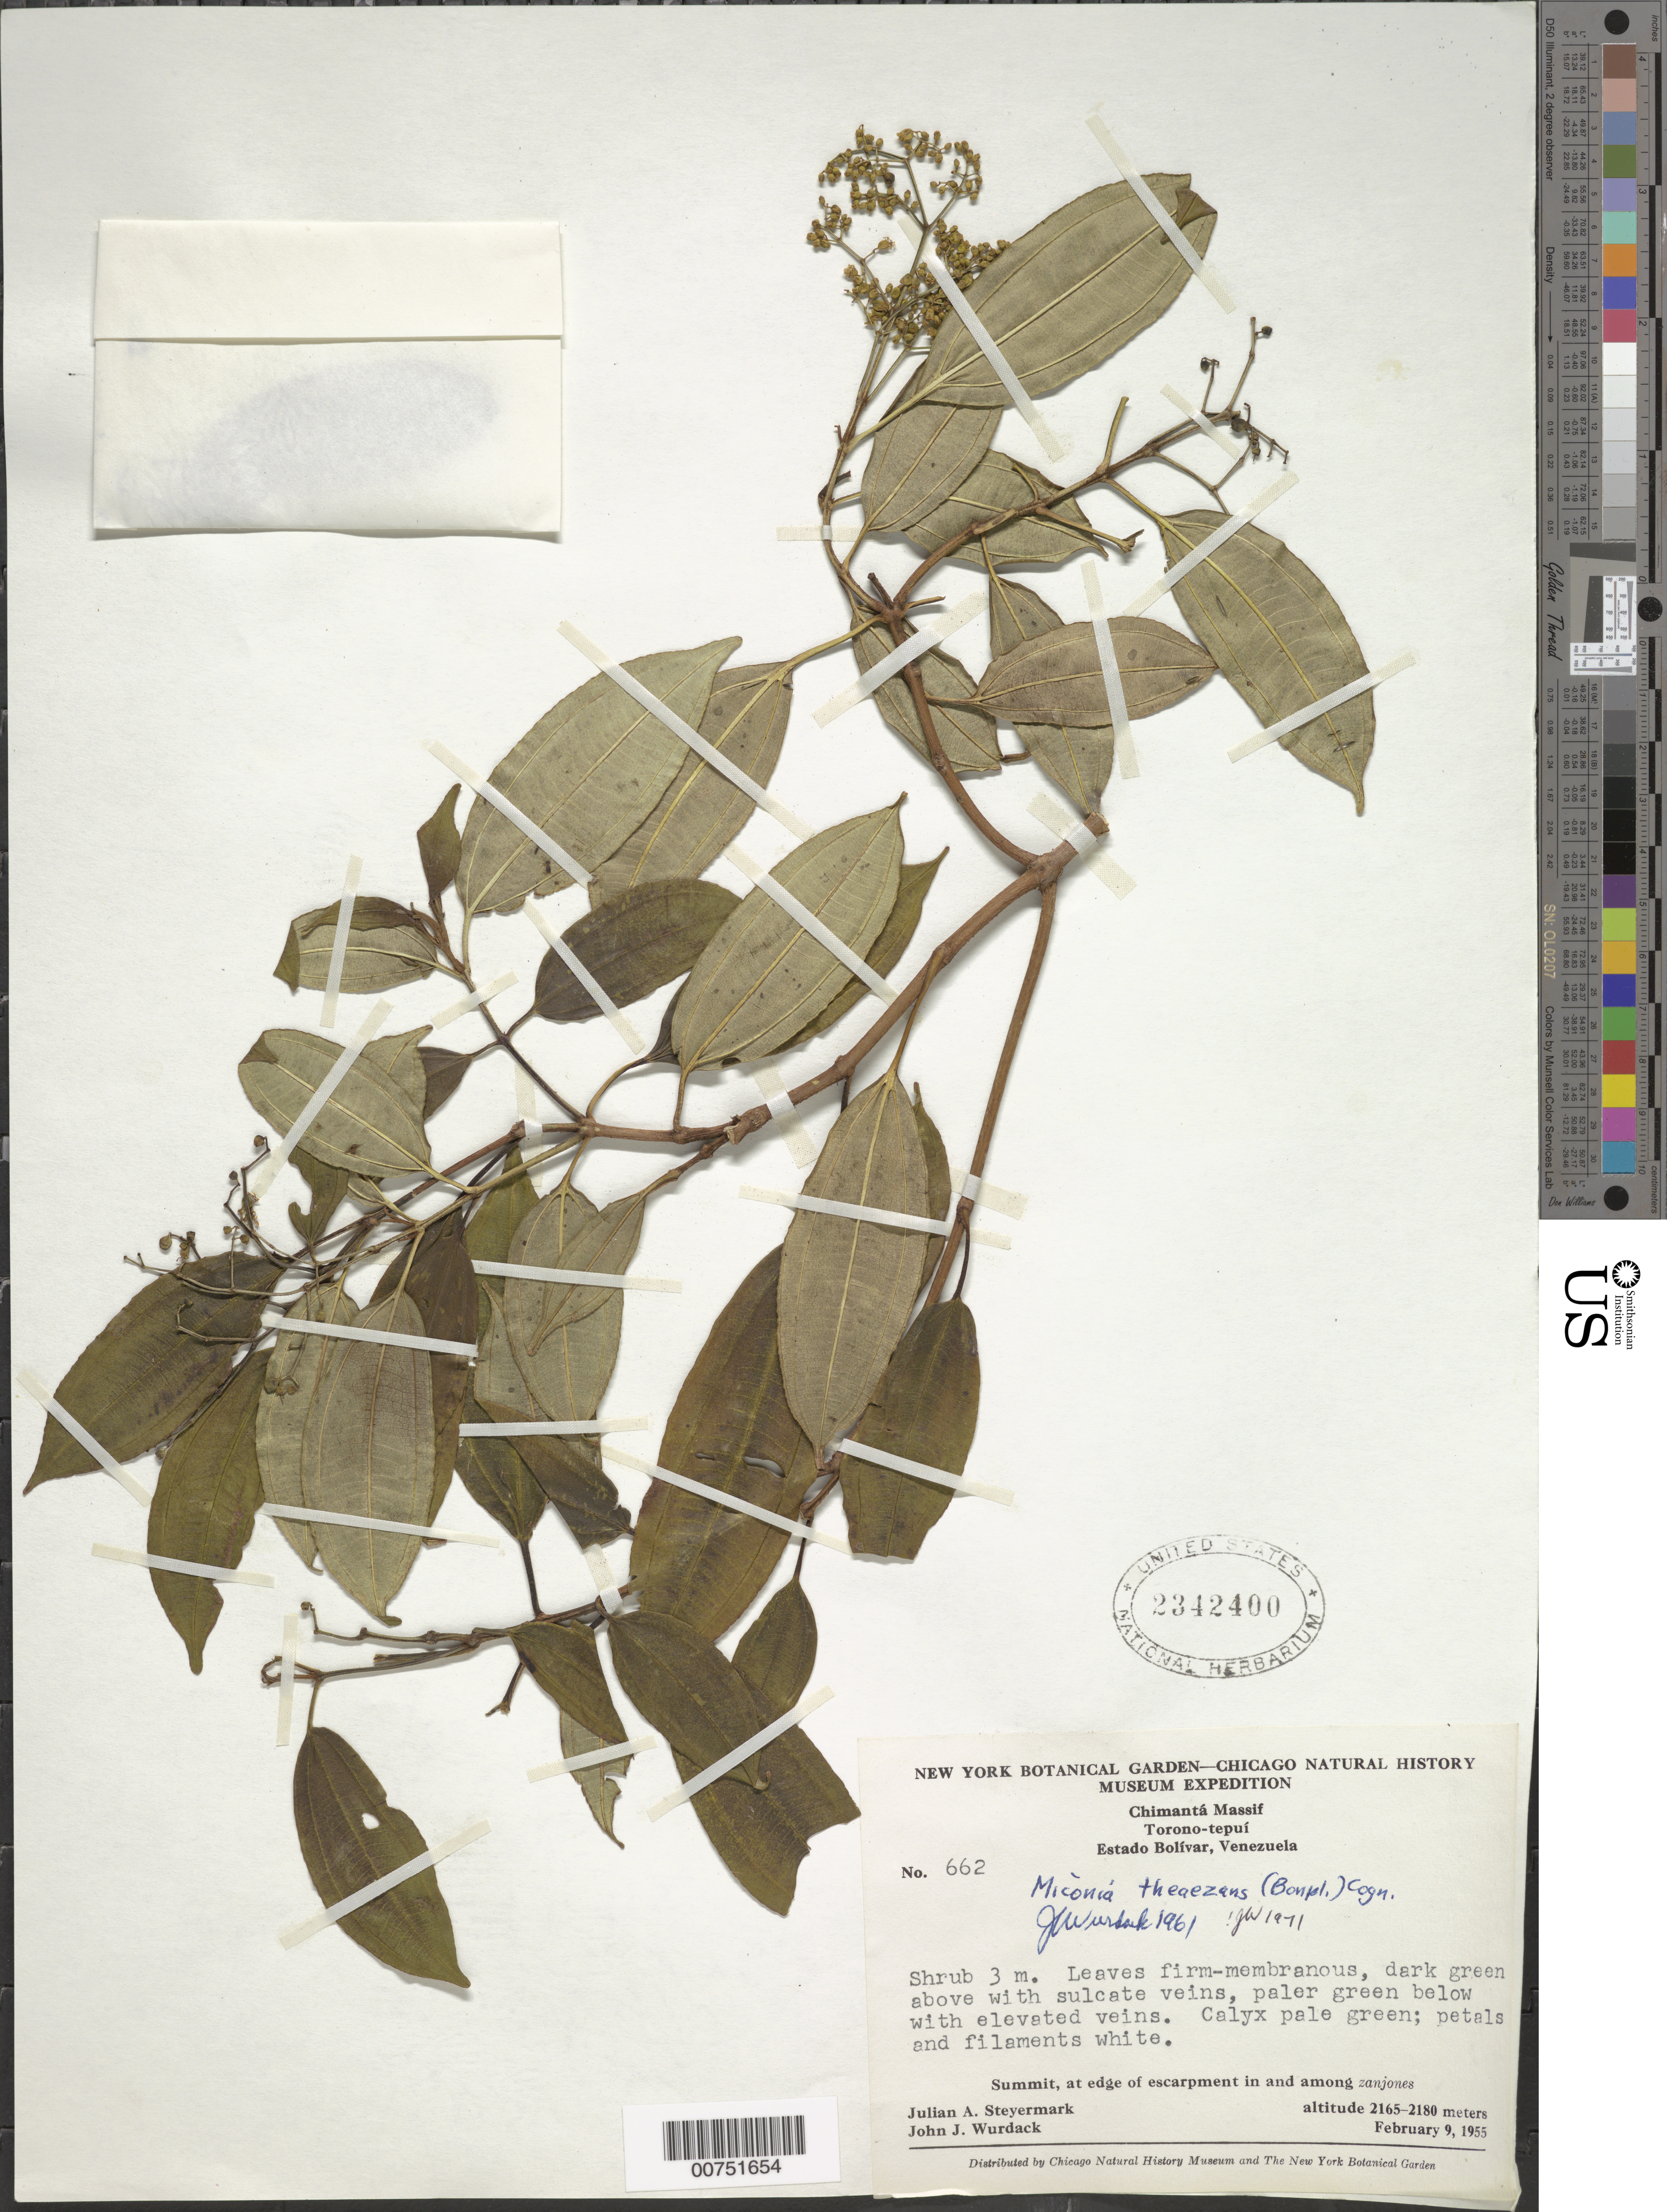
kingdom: Plantae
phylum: Tracheophyta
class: Magnoliopsida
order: Myrtales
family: Melastomataceae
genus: Miconia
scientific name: Miconia theizans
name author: (Bonpl.) Cogn.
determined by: Wurdack, John J., (US), US (UNITED STATES)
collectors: J. Steyermark & J. J. Wurdack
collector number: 55 662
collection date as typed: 9-Feb-55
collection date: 1955-02-09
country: Venezuela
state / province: Bolívar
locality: Chimantá Massif, Torono-tepuí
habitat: Summit, at edge of escarpment in and among zanjones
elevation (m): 2165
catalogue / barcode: US 2342400